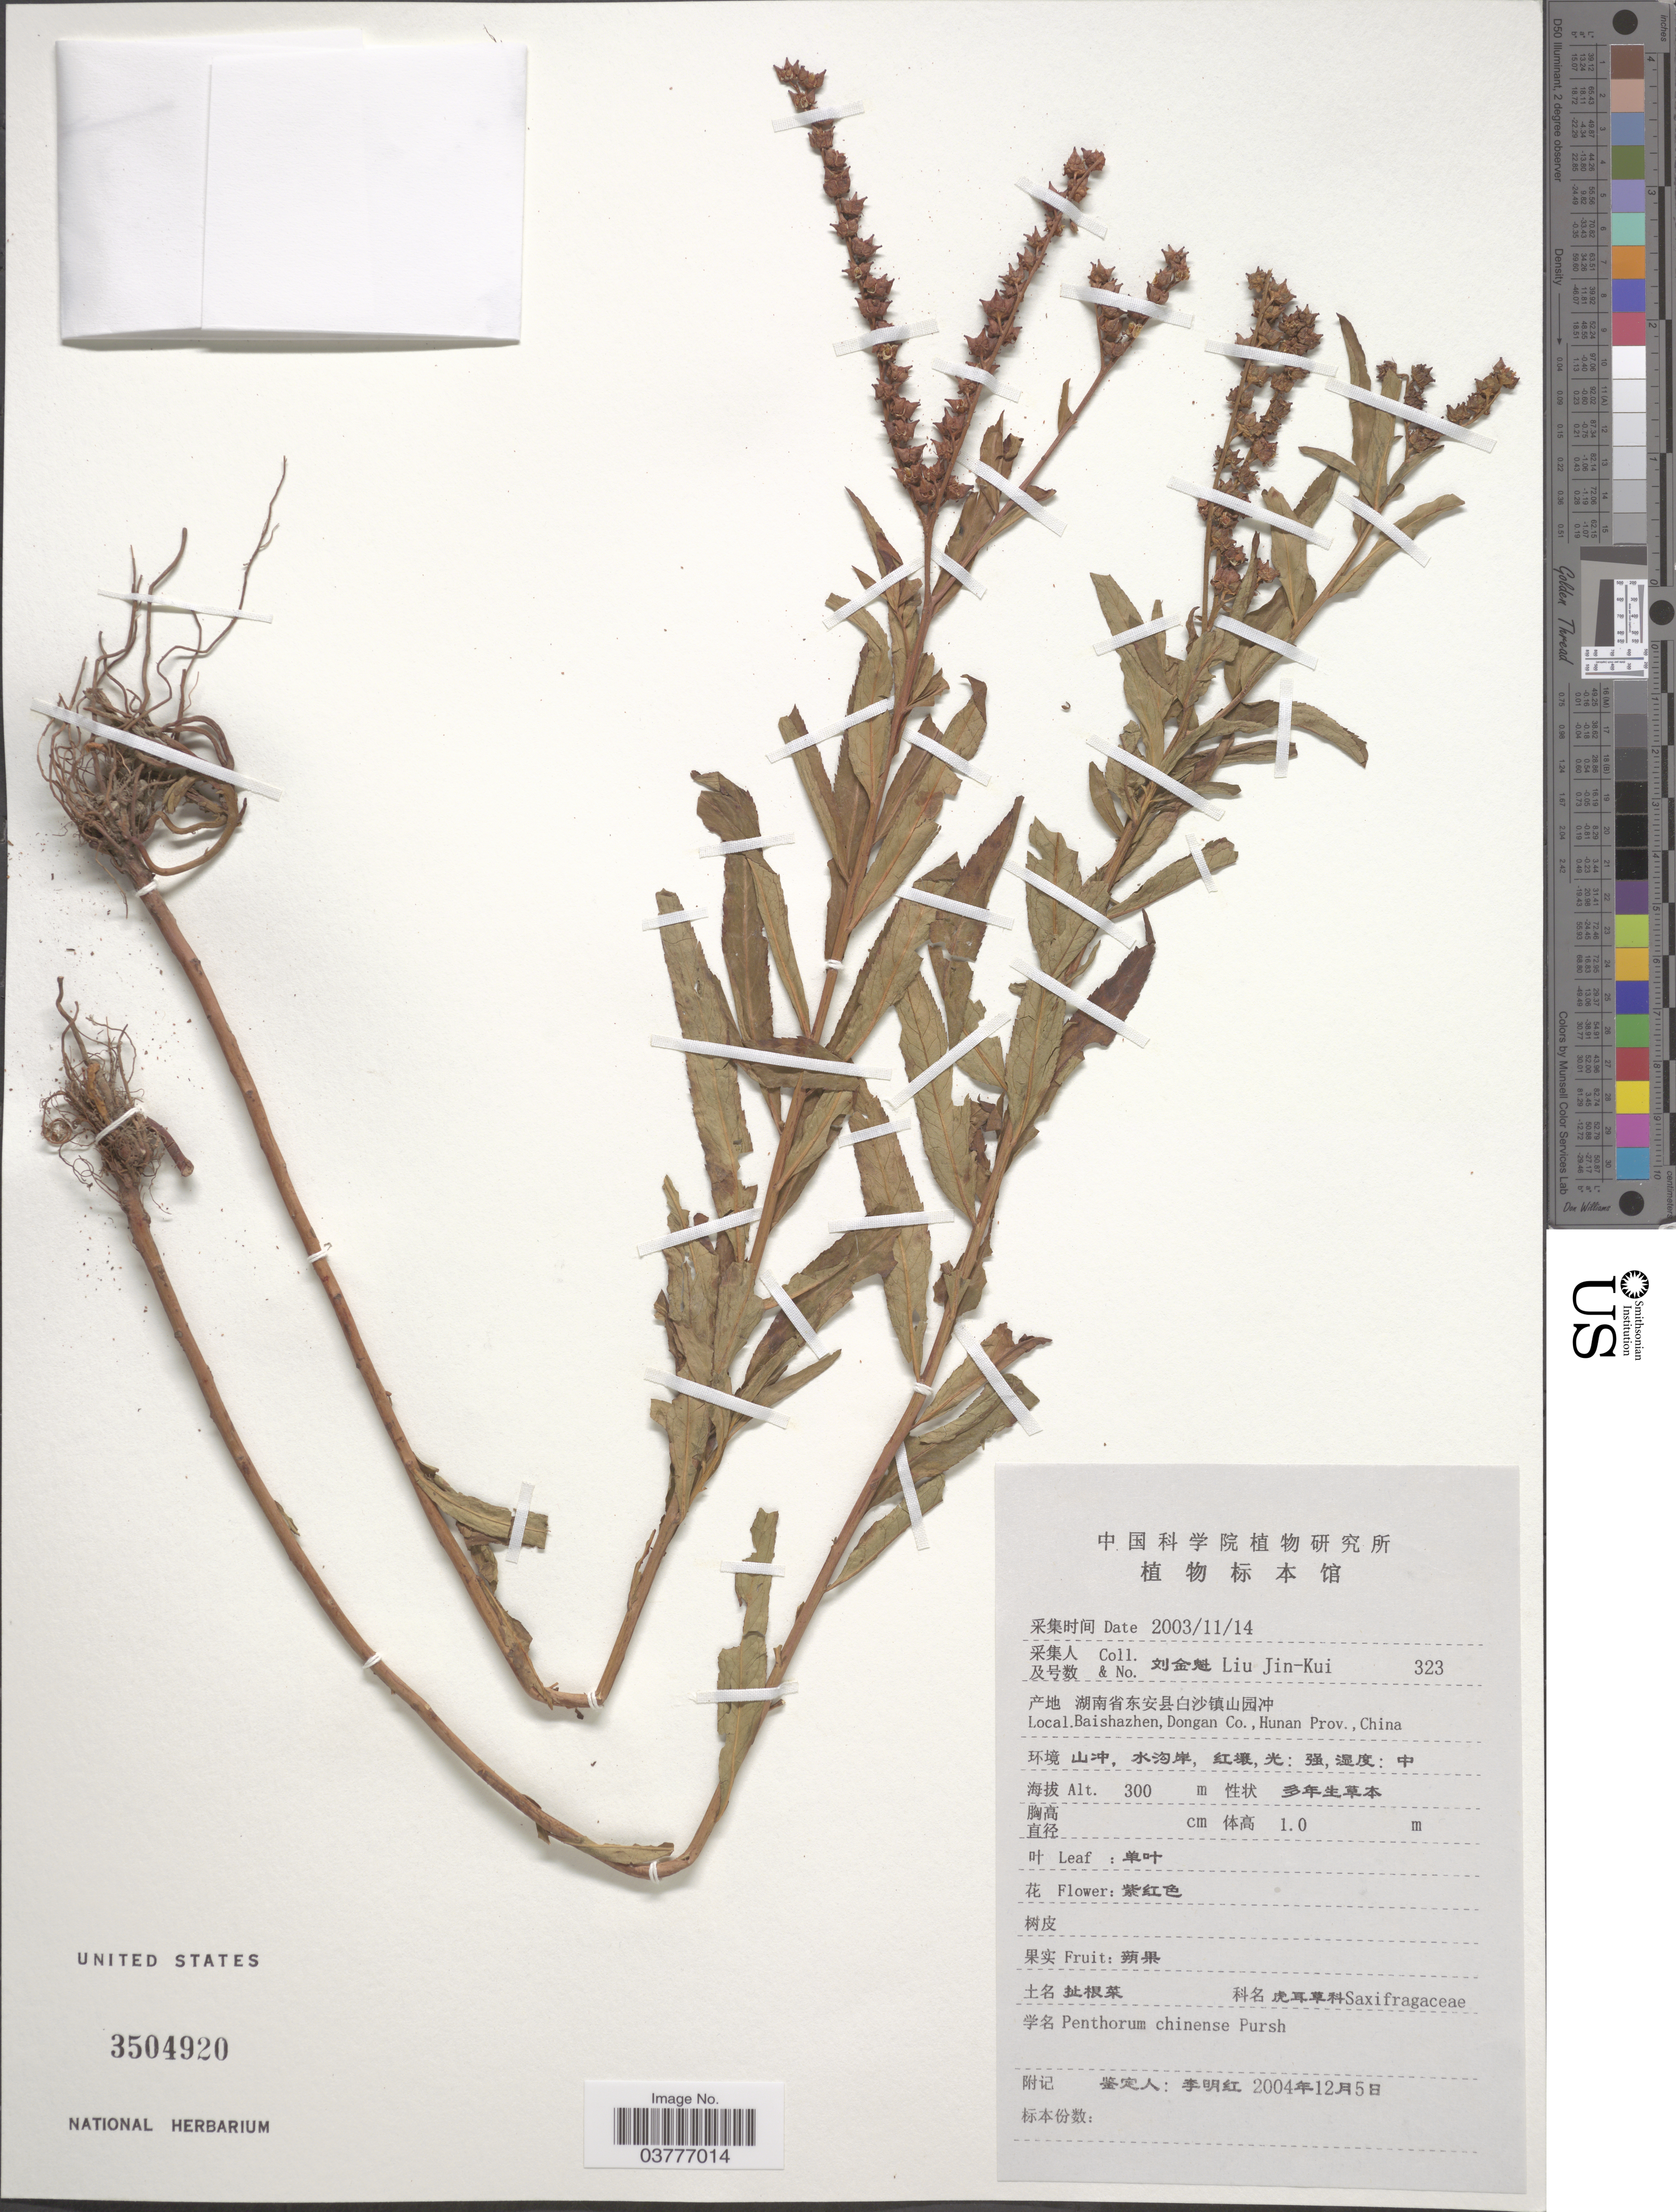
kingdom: Plantae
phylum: Tracheophyta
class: Magnoliopsida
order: Saxifragales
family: Penthoraceae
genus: Penthorum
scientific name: Penthorum chinense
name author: Pursh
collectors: Liu Jin-Kui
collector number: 323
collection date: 2003-11-14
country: China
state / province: Hunan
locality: Baishazhen, Dongan Co.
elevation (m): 300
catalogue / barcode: US 3504920